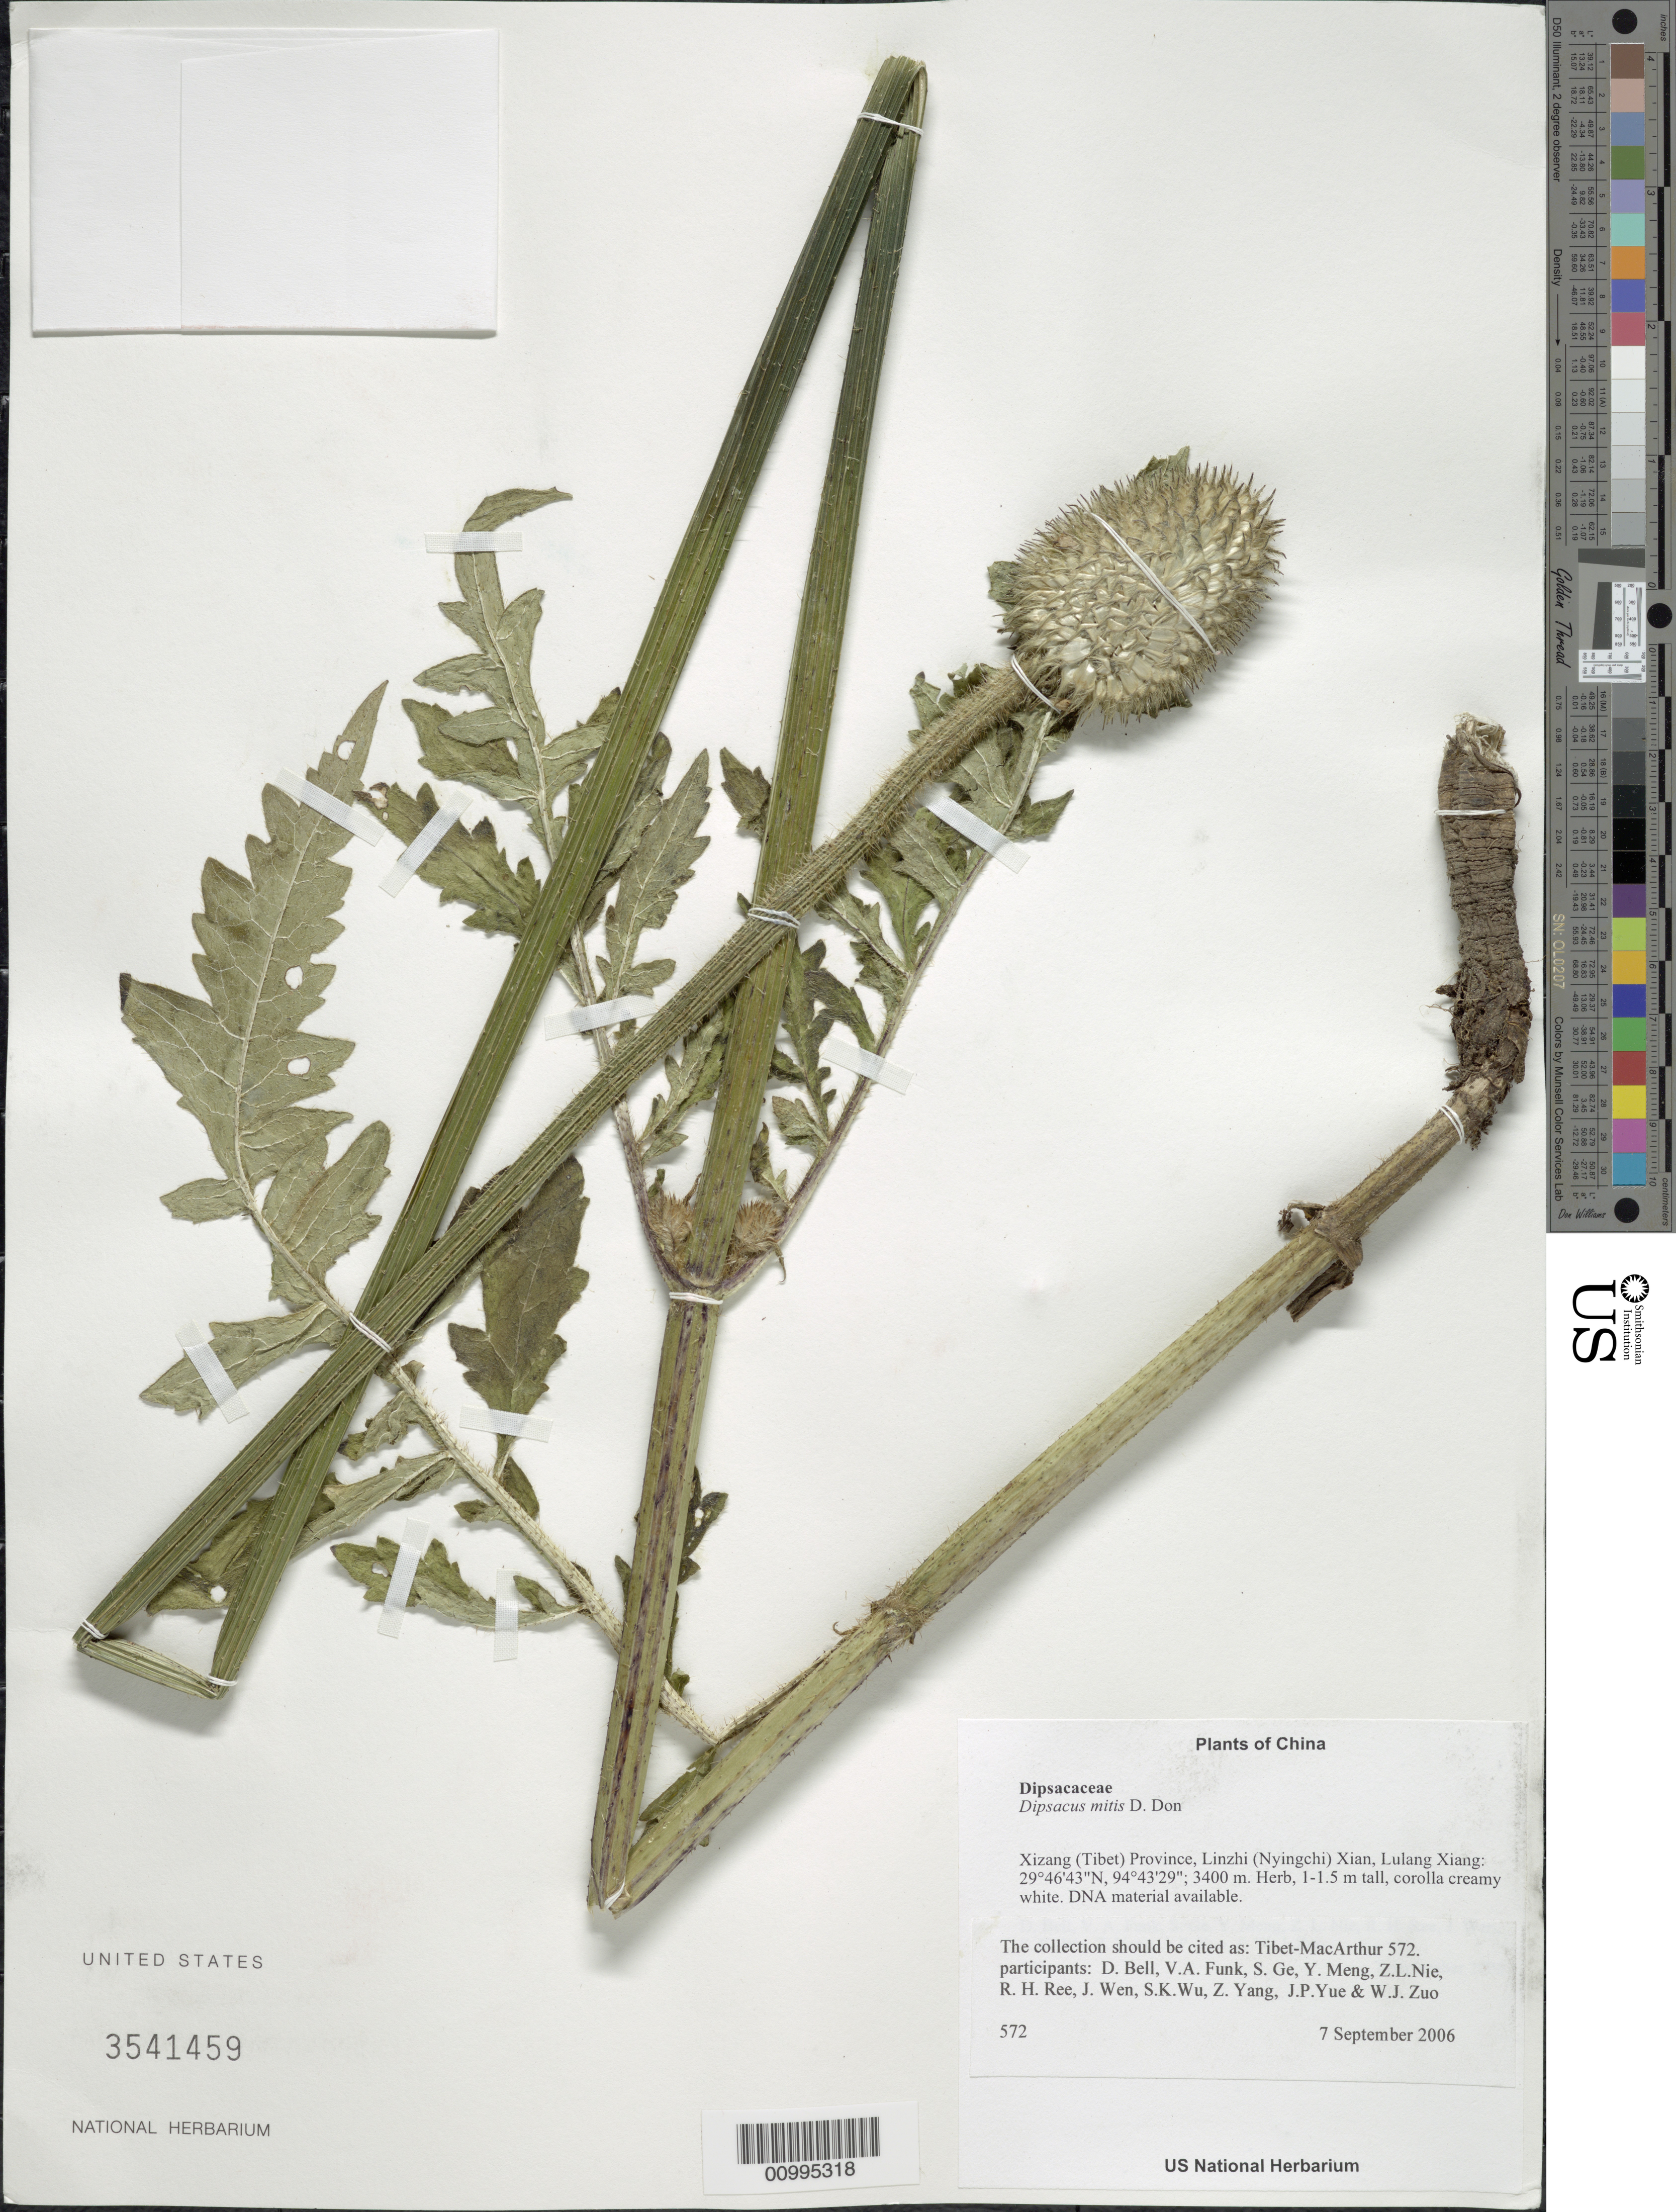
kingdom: Plantae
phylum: Tracheophyta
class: Magnoliopsida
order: Dipsacales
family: Caprifoliaceae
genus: Dipsacus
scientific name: Dipsacus mitis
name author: D. Don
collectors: Tibet-MacArthur, D. A. Bell, V. Funk, S. Ge, Y. Meng, Z. Nie, R. Ree, J. Wen, S. K. Wu, Z. Yang, J. Yue & W. Zuo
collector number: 572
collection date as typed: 07 Sep 2006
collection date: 2006-09-07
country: China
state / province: Xizang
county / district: Linzhi (Nyingchi) Xian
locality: Lulang Xiang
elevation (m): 3400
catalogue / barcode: US 3541459